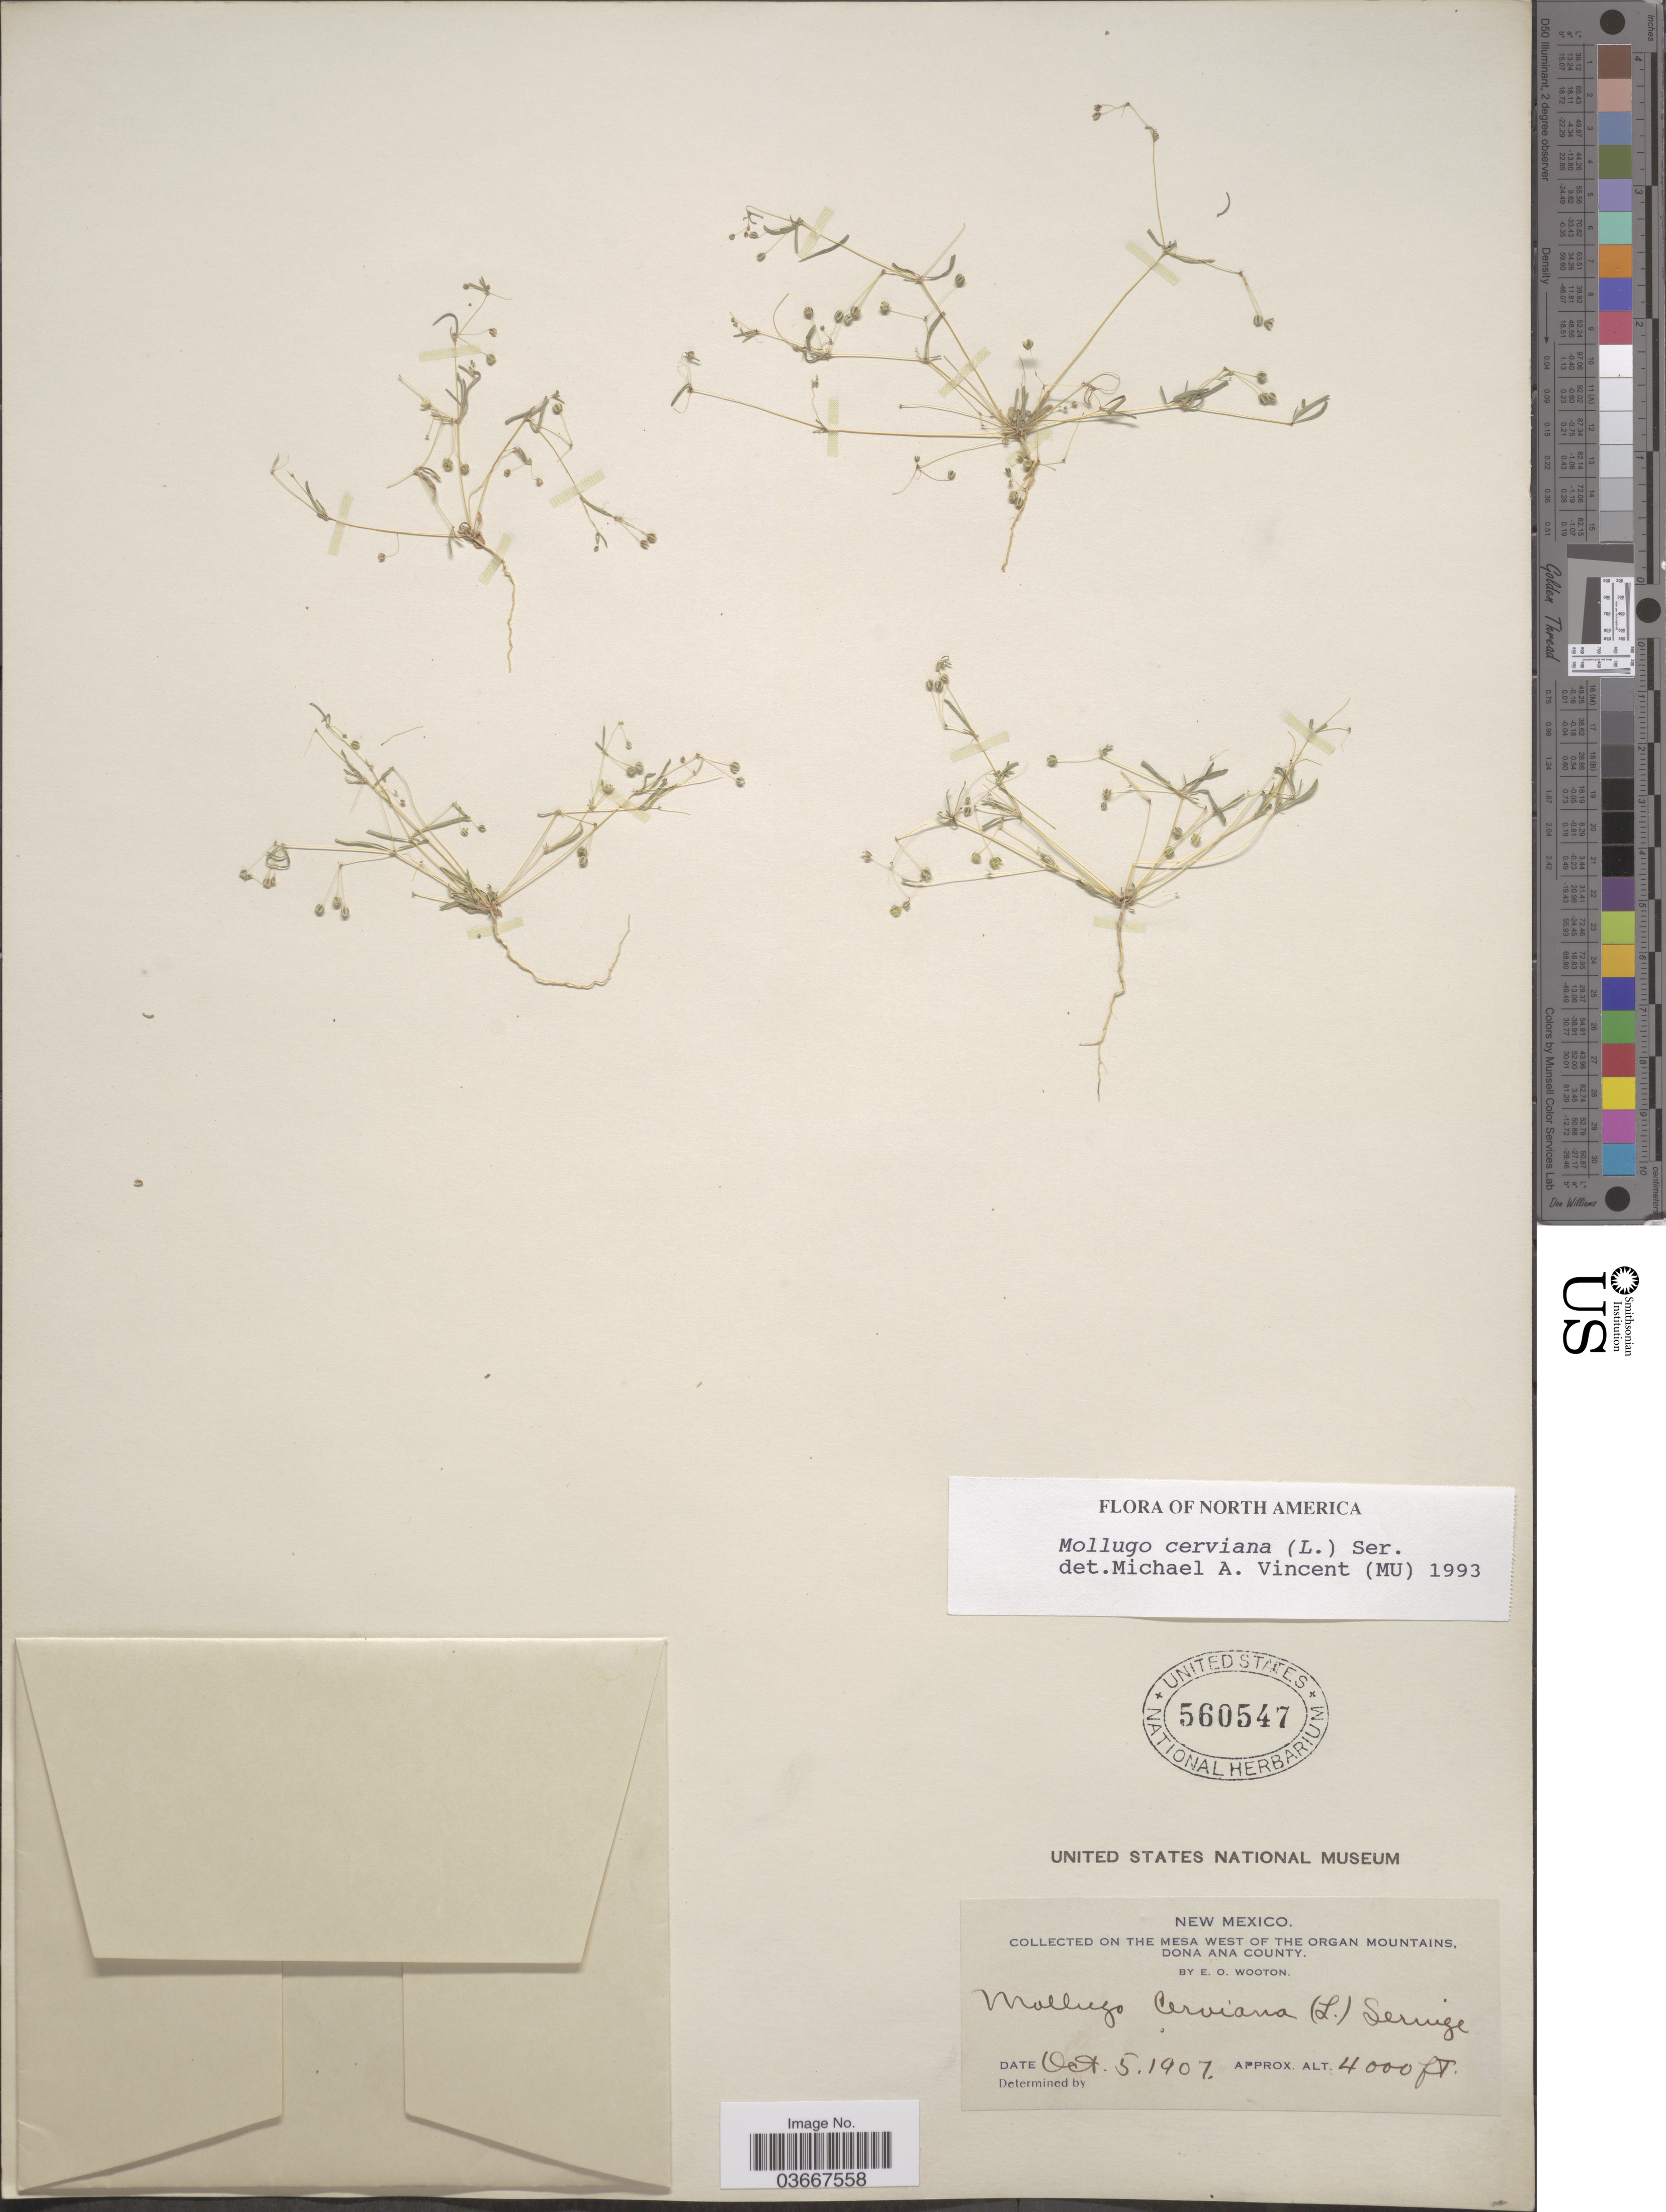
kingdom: Plantae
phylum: Tracheophyta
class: Magnoliopsida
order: Caryophyllales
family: Molluginaceae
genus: Hypertelis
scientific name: Hypertelis umbellata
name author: (Forssk.) Thulin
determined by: Strong, Mark T., (BOT), Smithsonian Institution - National Museum of Natural History (UNITED STATES)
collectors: E. O. Wooton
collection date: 1907-10-05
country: United States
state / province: New Mexico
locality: On the mesa west of the Organ Mountains, Dona Ana County.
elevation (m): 1219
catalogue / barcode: US 560547